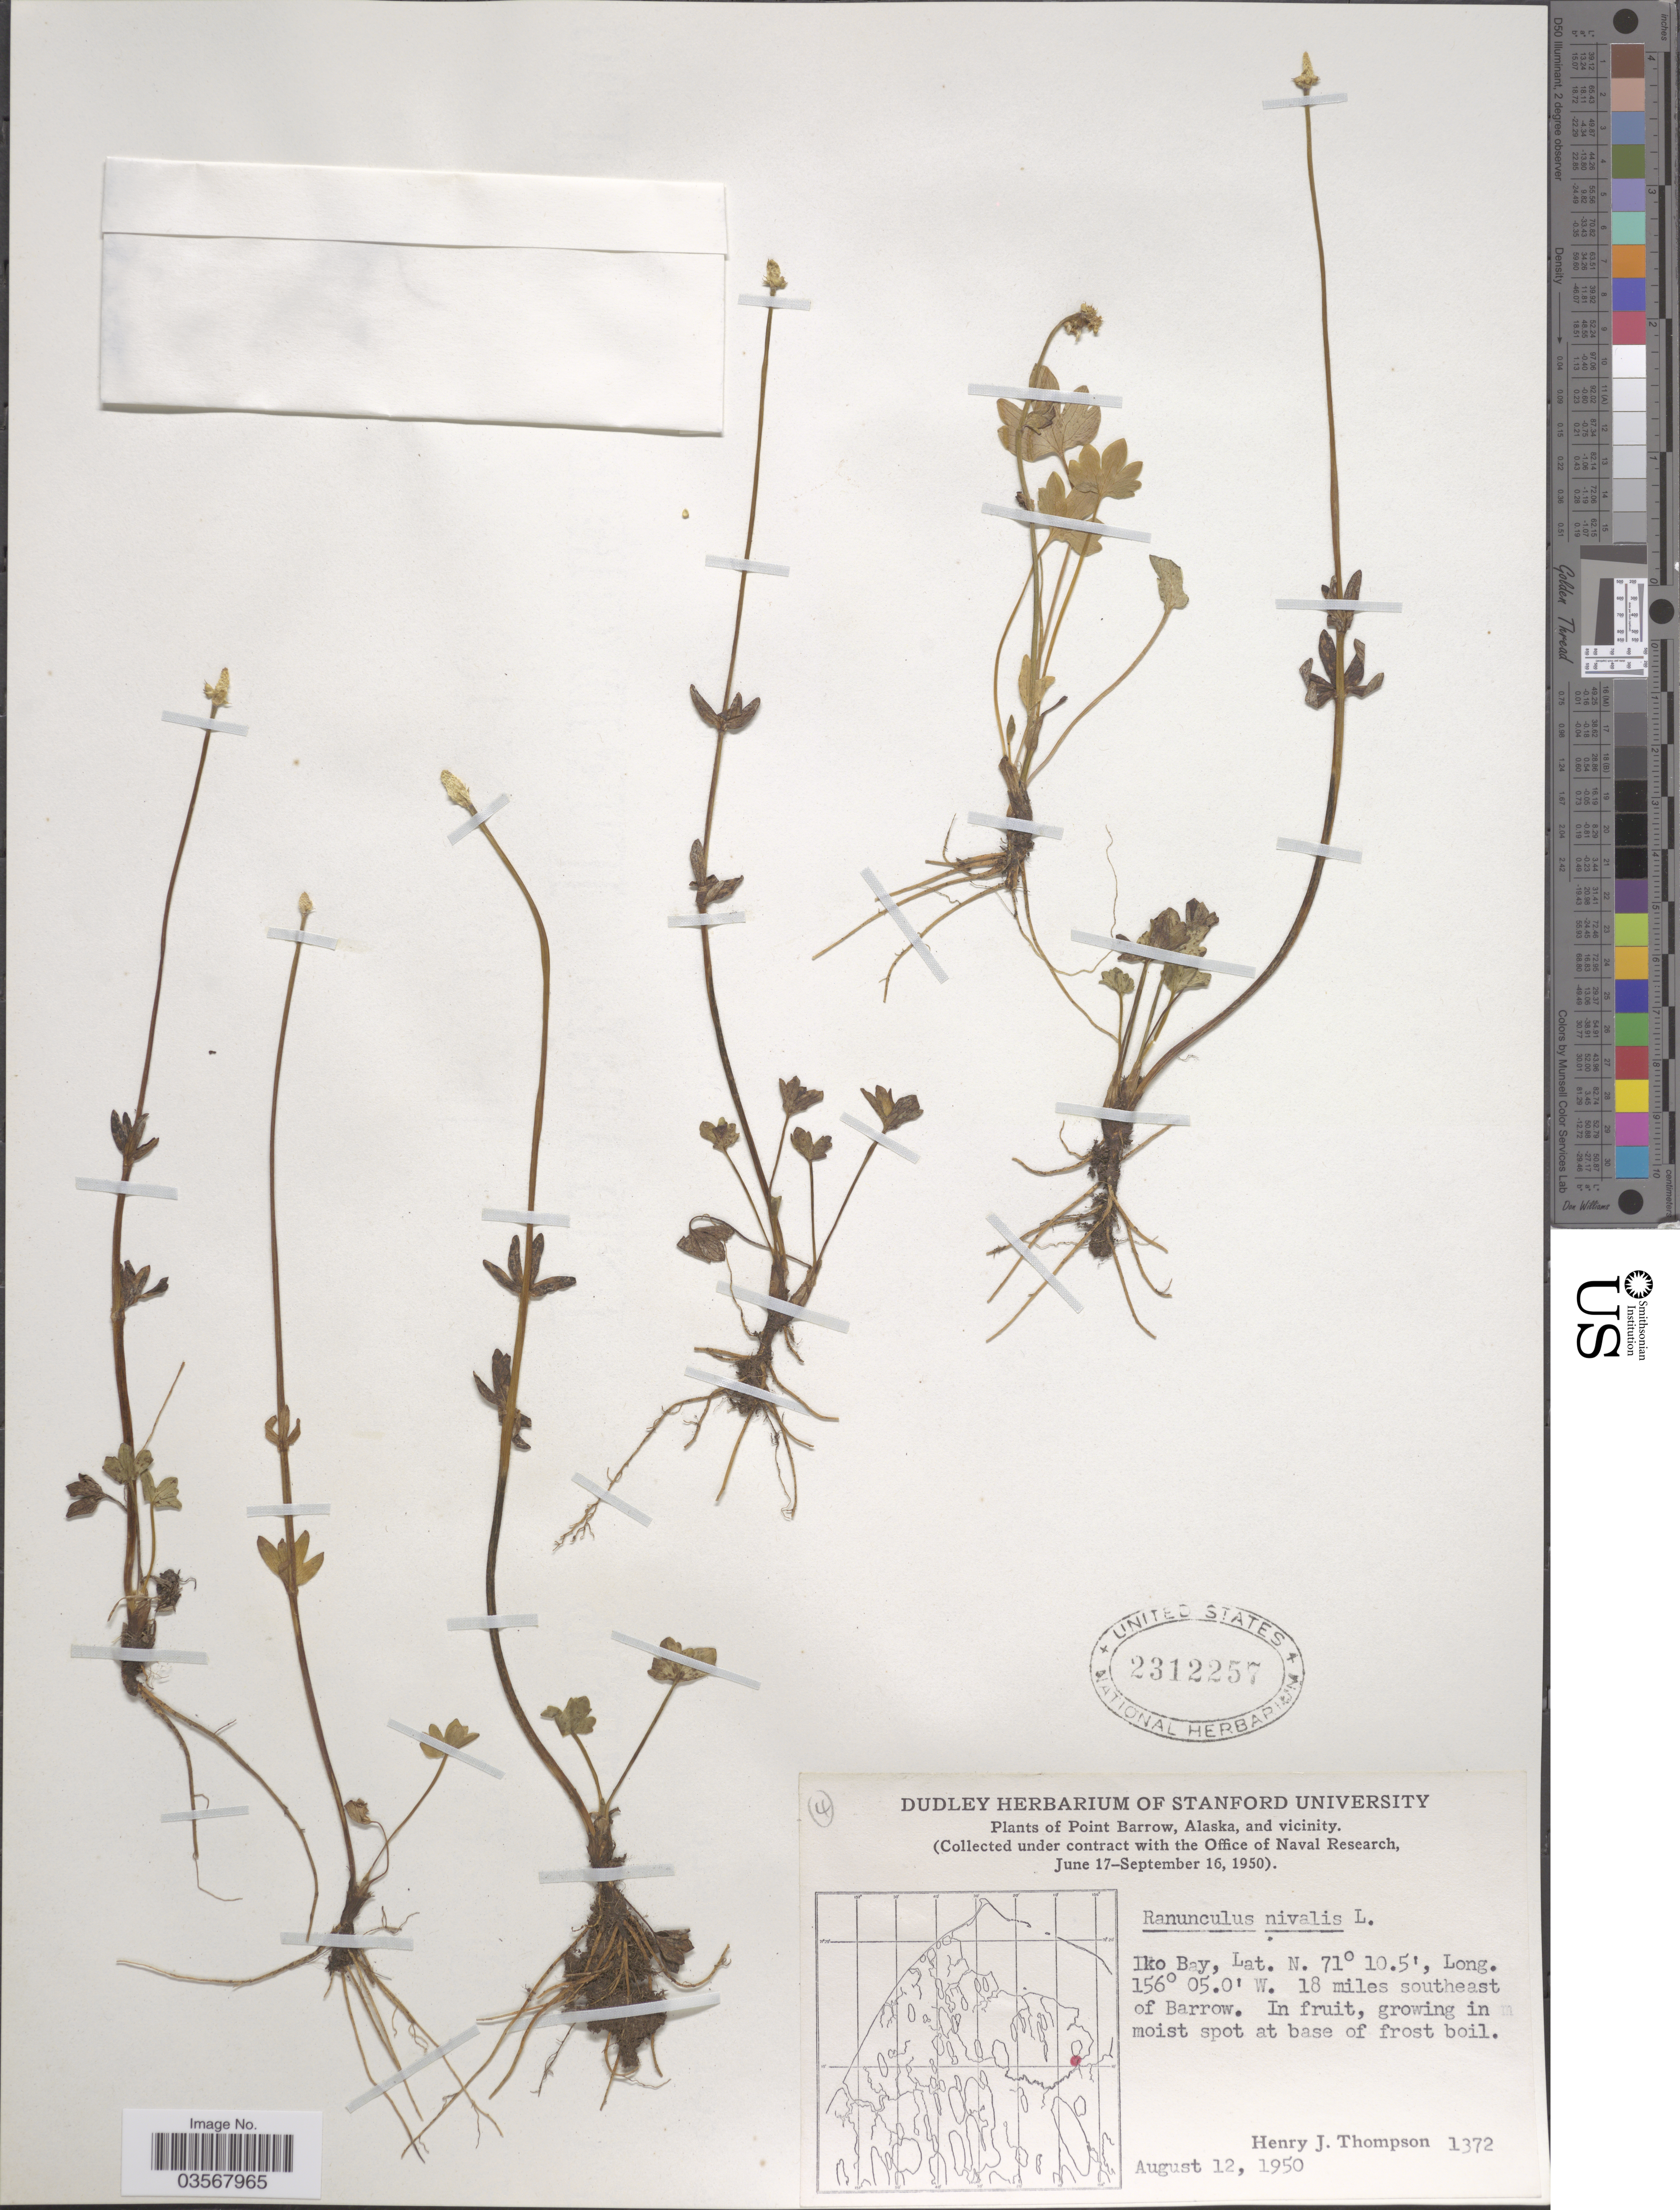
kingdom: Plantae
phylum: Tracheophyta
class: Magnoliopsida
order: Ranunculales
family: Ranunculaceae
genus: Ranunculus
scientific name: Ranunculus nivalis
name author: L.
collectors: H. J. Thompson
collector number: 1372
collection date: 1950-08-12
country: United States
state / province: Alaska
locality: Point Barrow, Alaska and vicinity. Iko Bay. 18 miles southeast of Barrow.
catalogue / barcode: US 2312257